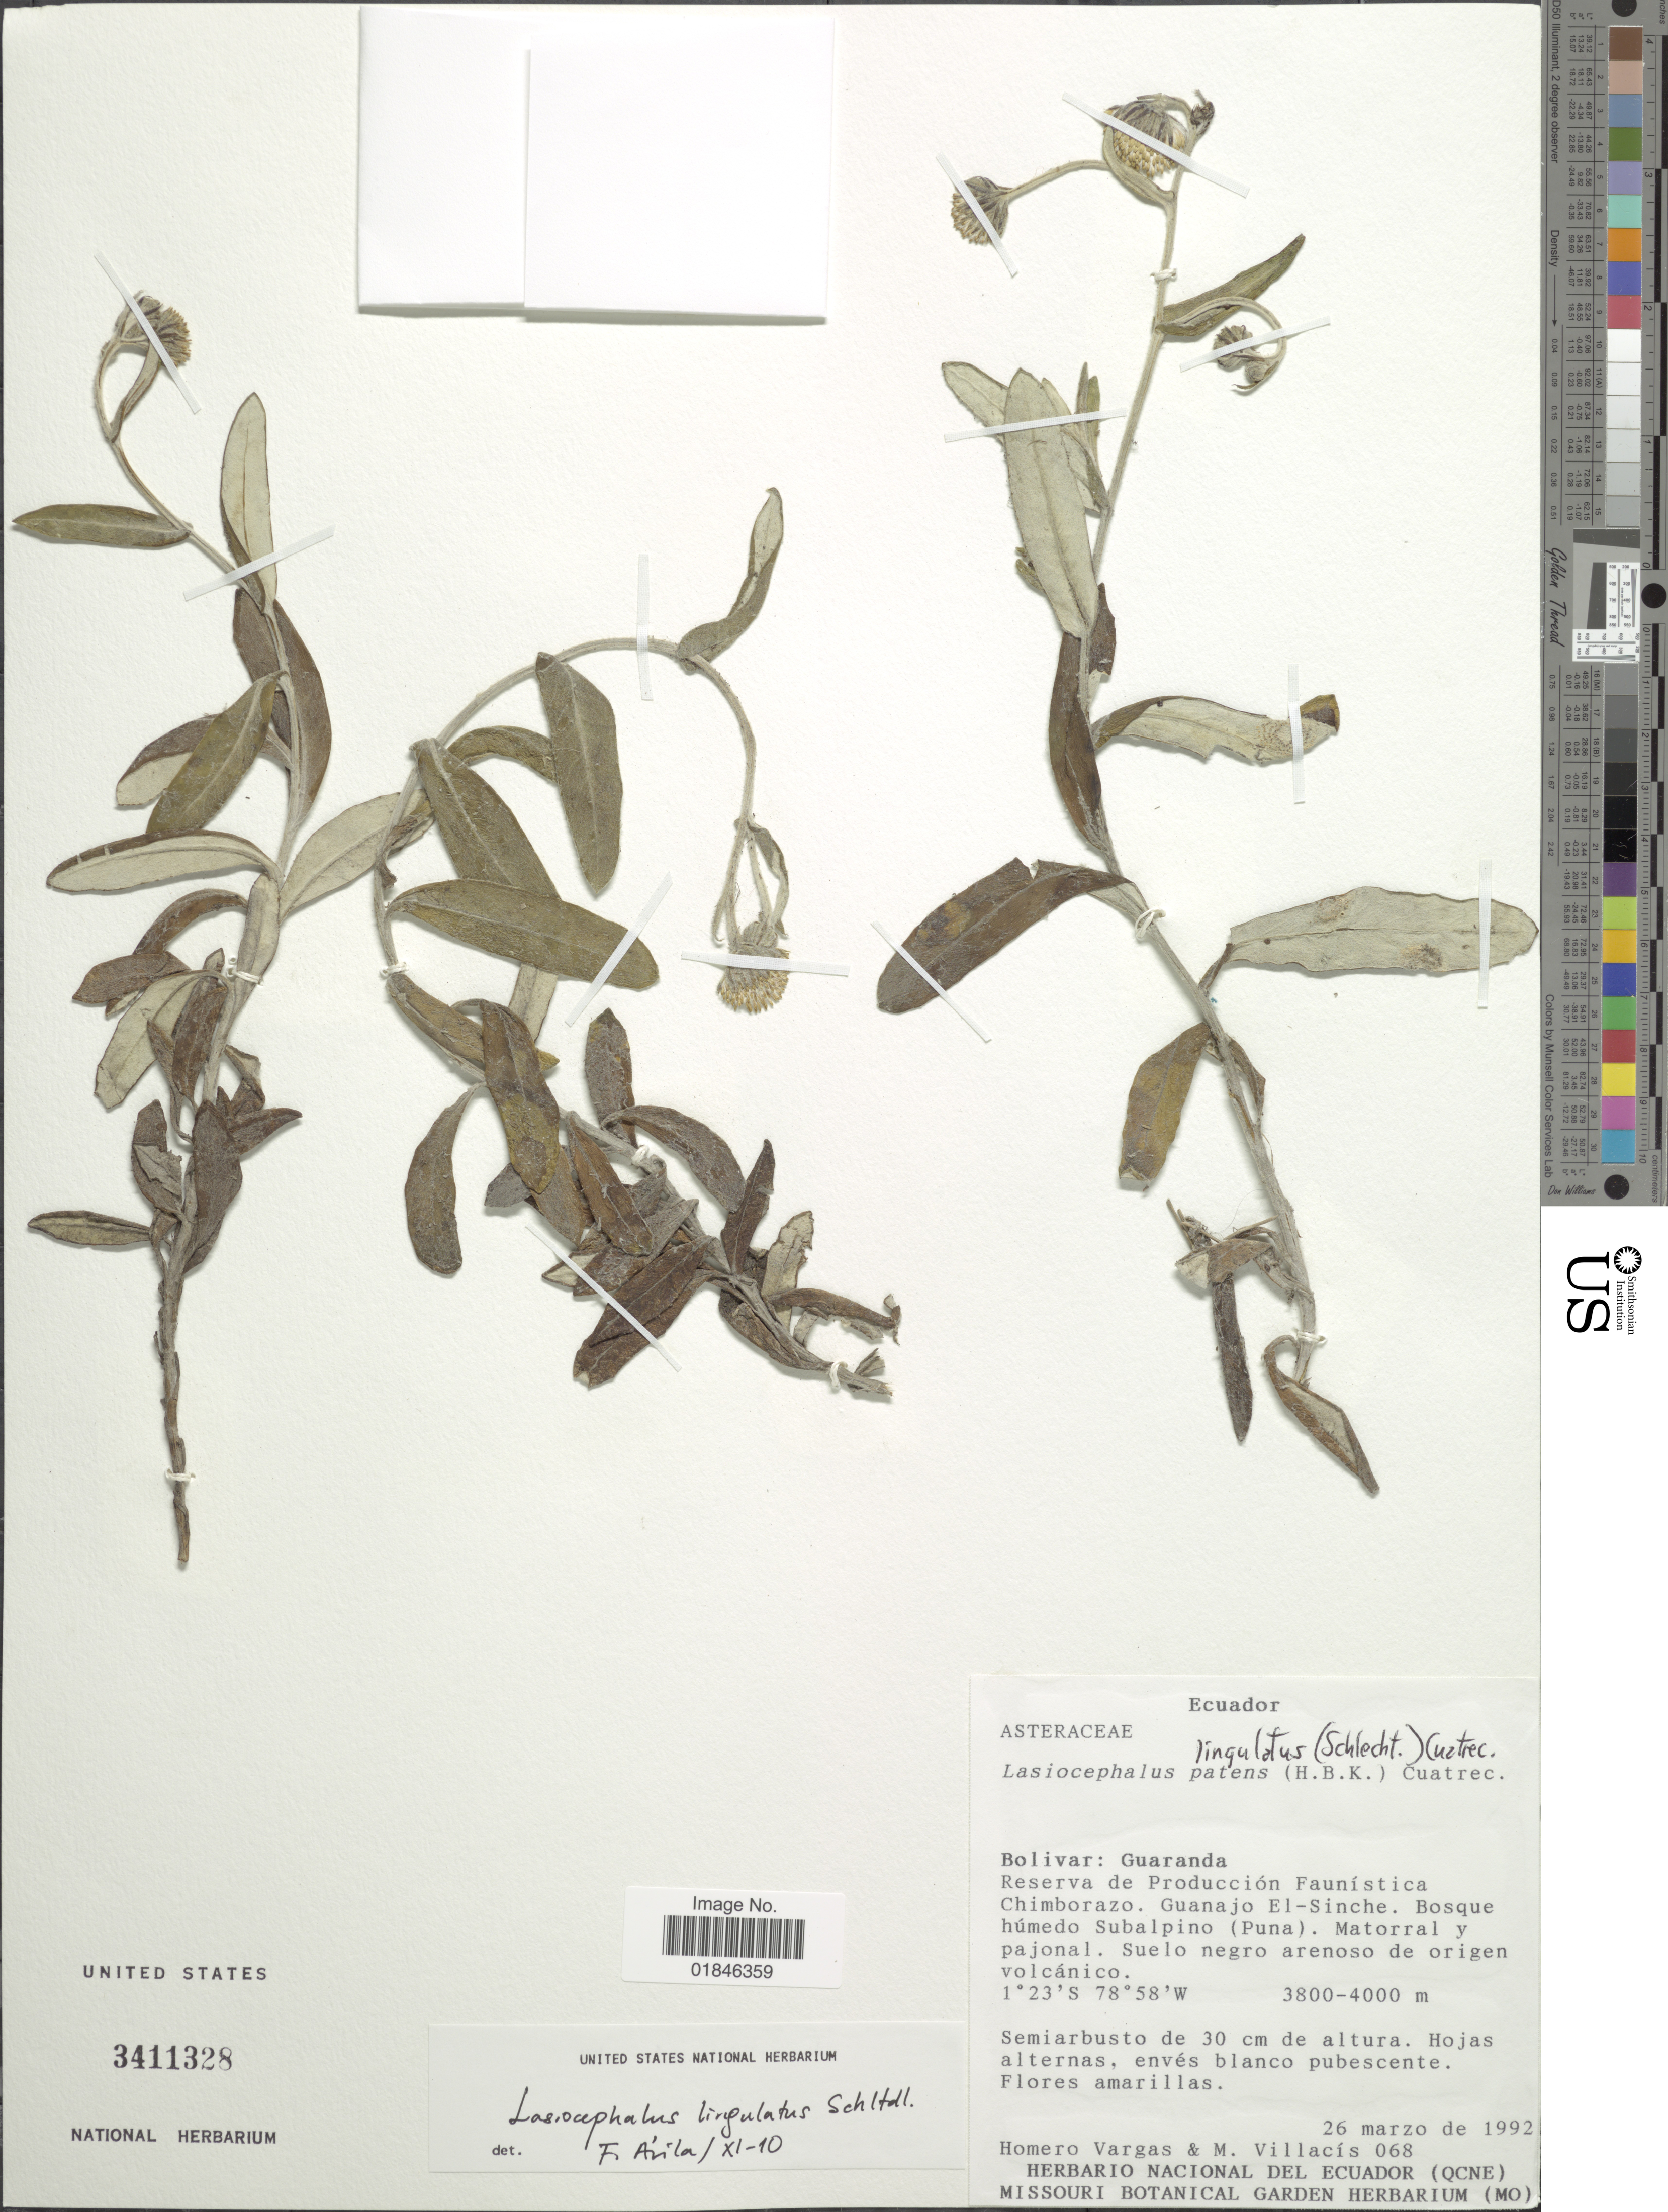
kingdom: Plantae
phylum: Tracheophyta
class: Magnoliopsida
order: Asterales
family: Asteraceae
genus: Senecio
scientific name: Senecio lingulatus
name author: (Schltdl.) Cuatrec.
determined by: Salomon, Luciana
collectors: H. Vargas & M. Villacis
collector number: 068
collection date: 1992-03-26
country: Ecuador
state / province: Bolívar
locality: Bolivar: Guaranda, Reserva de Produccion Faunistica Chimborazo. Guanajo El-Sinche.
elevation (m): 3800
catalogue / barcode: US 3411328